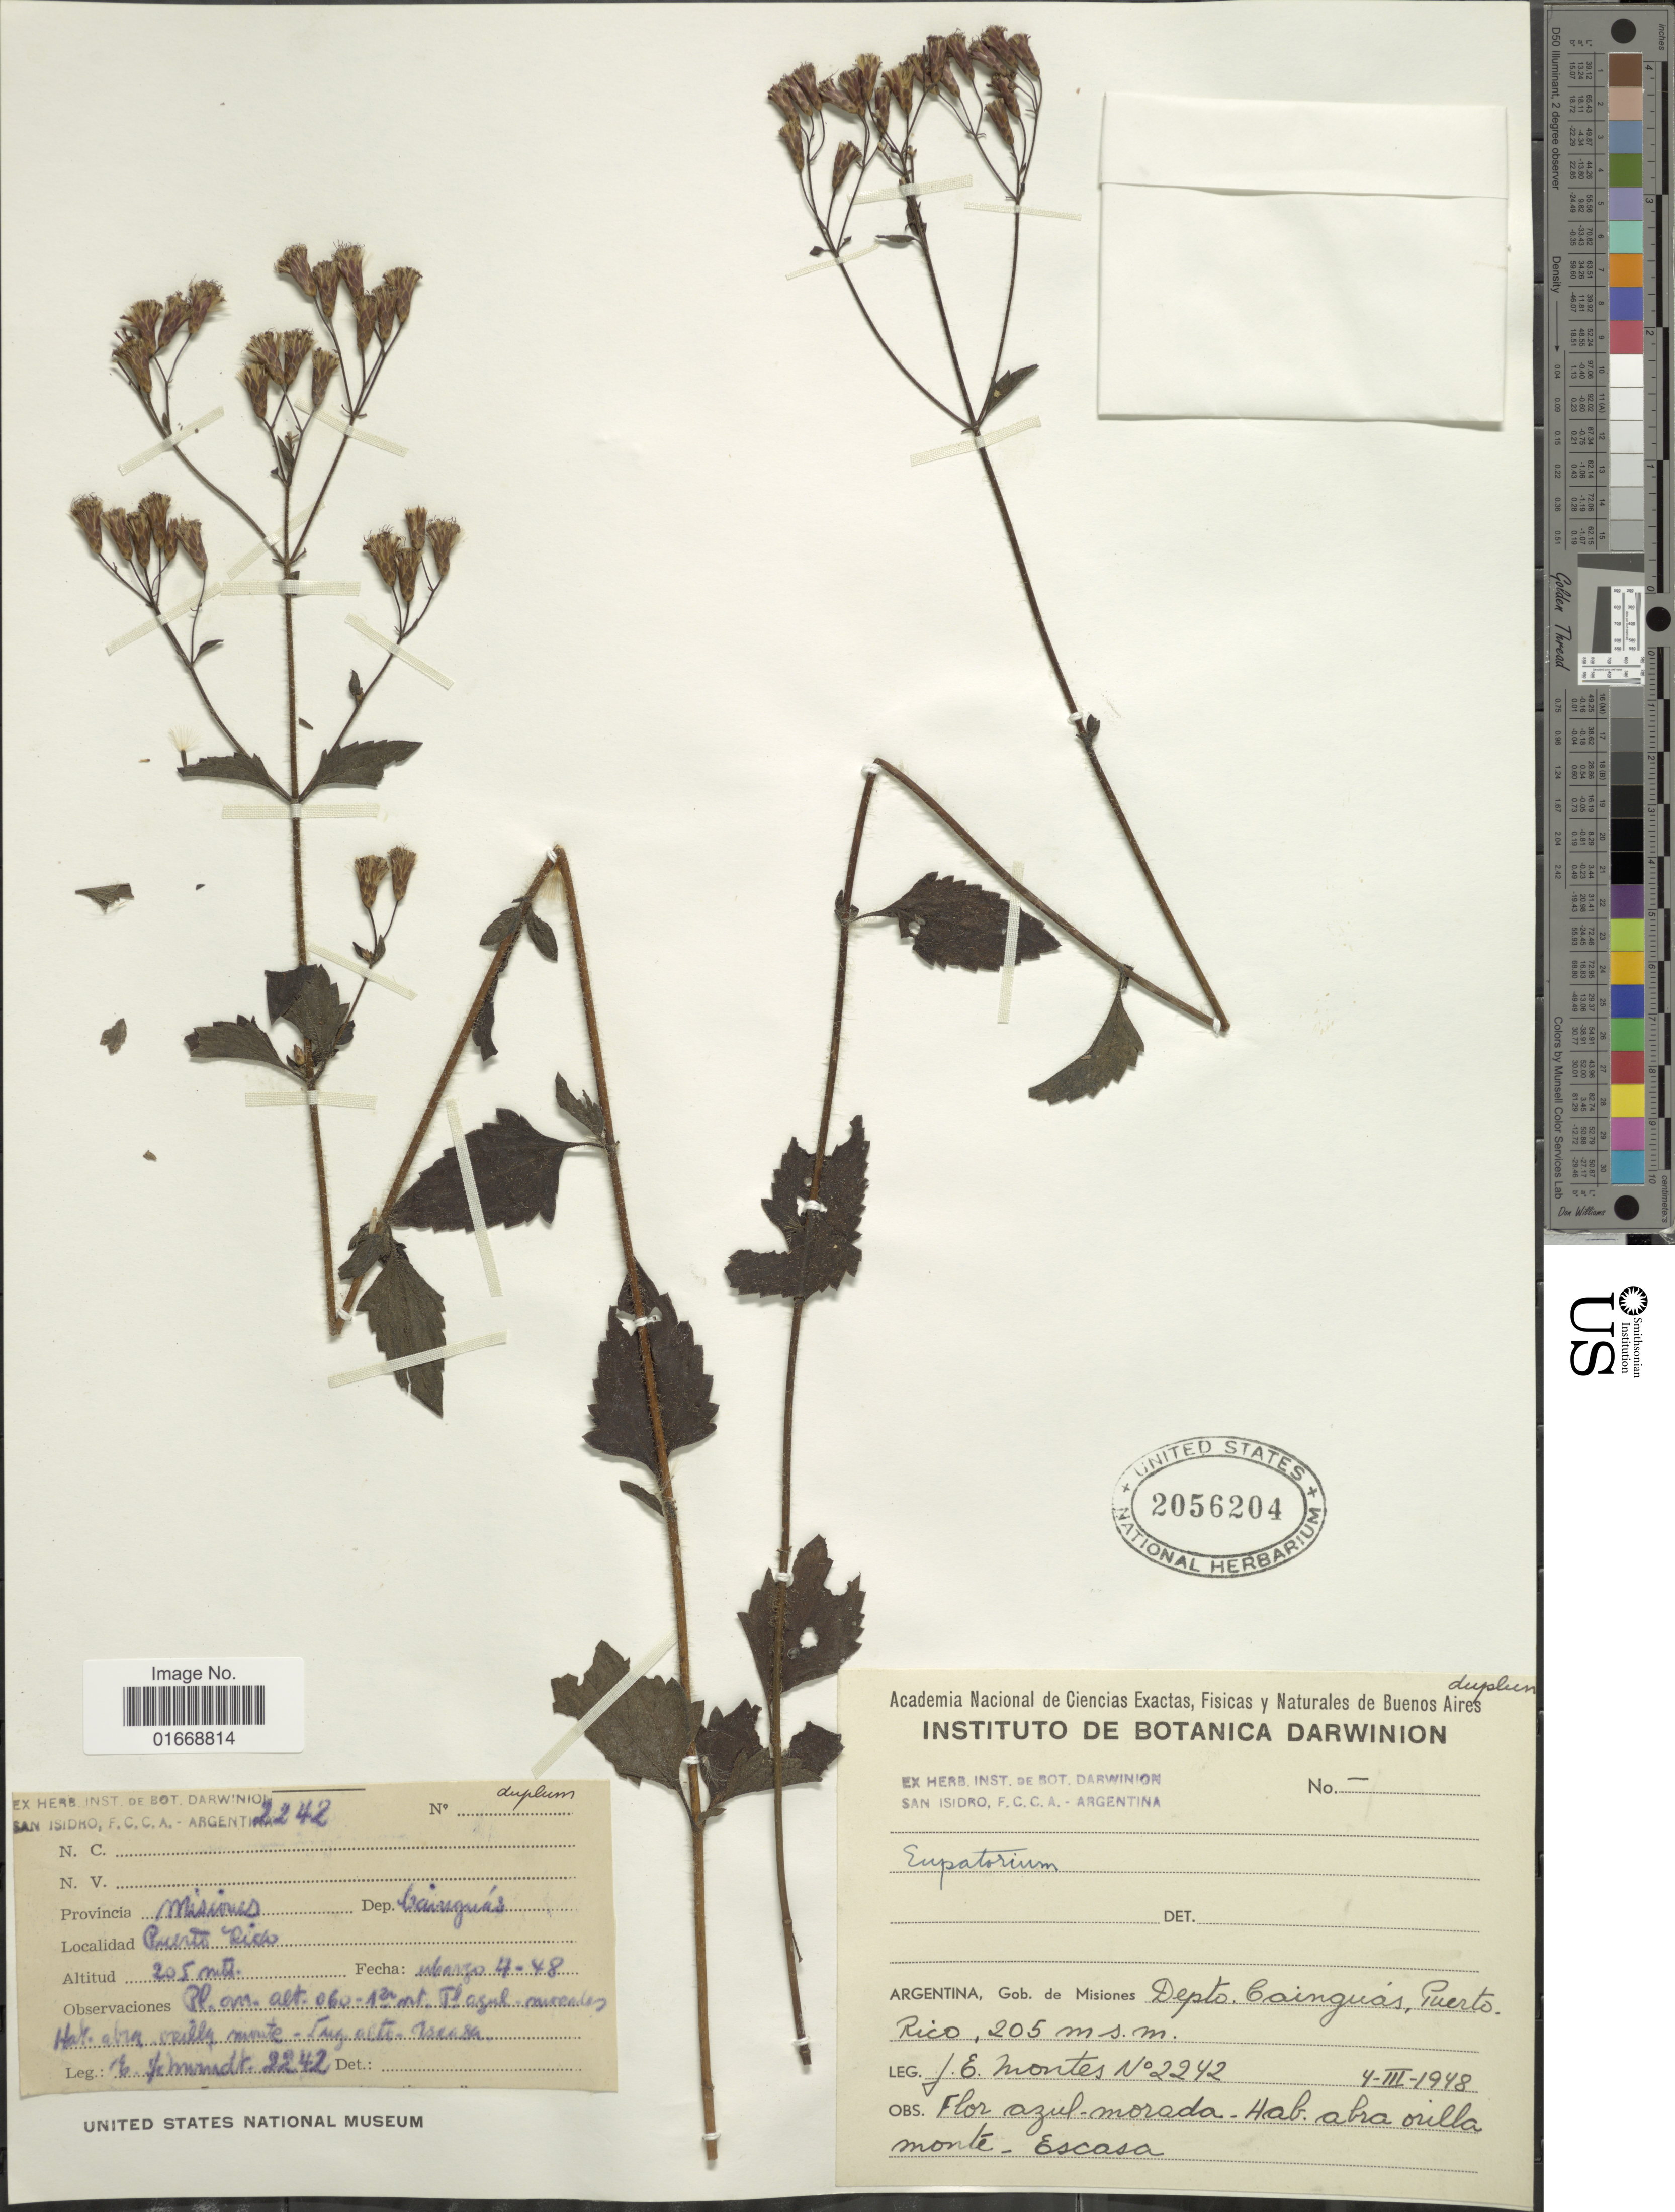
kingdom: Plantae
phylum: Tracheophyta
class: Magnoliopsida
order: Asterales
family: Asteraceae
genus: Chromolaena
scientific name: Chromolaena verbenacea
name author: (DC.) R.M. King & H. Rob.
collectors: J. E. Montes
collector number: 2242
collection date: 1948-03-04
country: Argentina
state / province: Misiones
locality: Depto. Cainguas, Puerto Rico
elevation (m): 205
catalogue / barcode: US 2056204